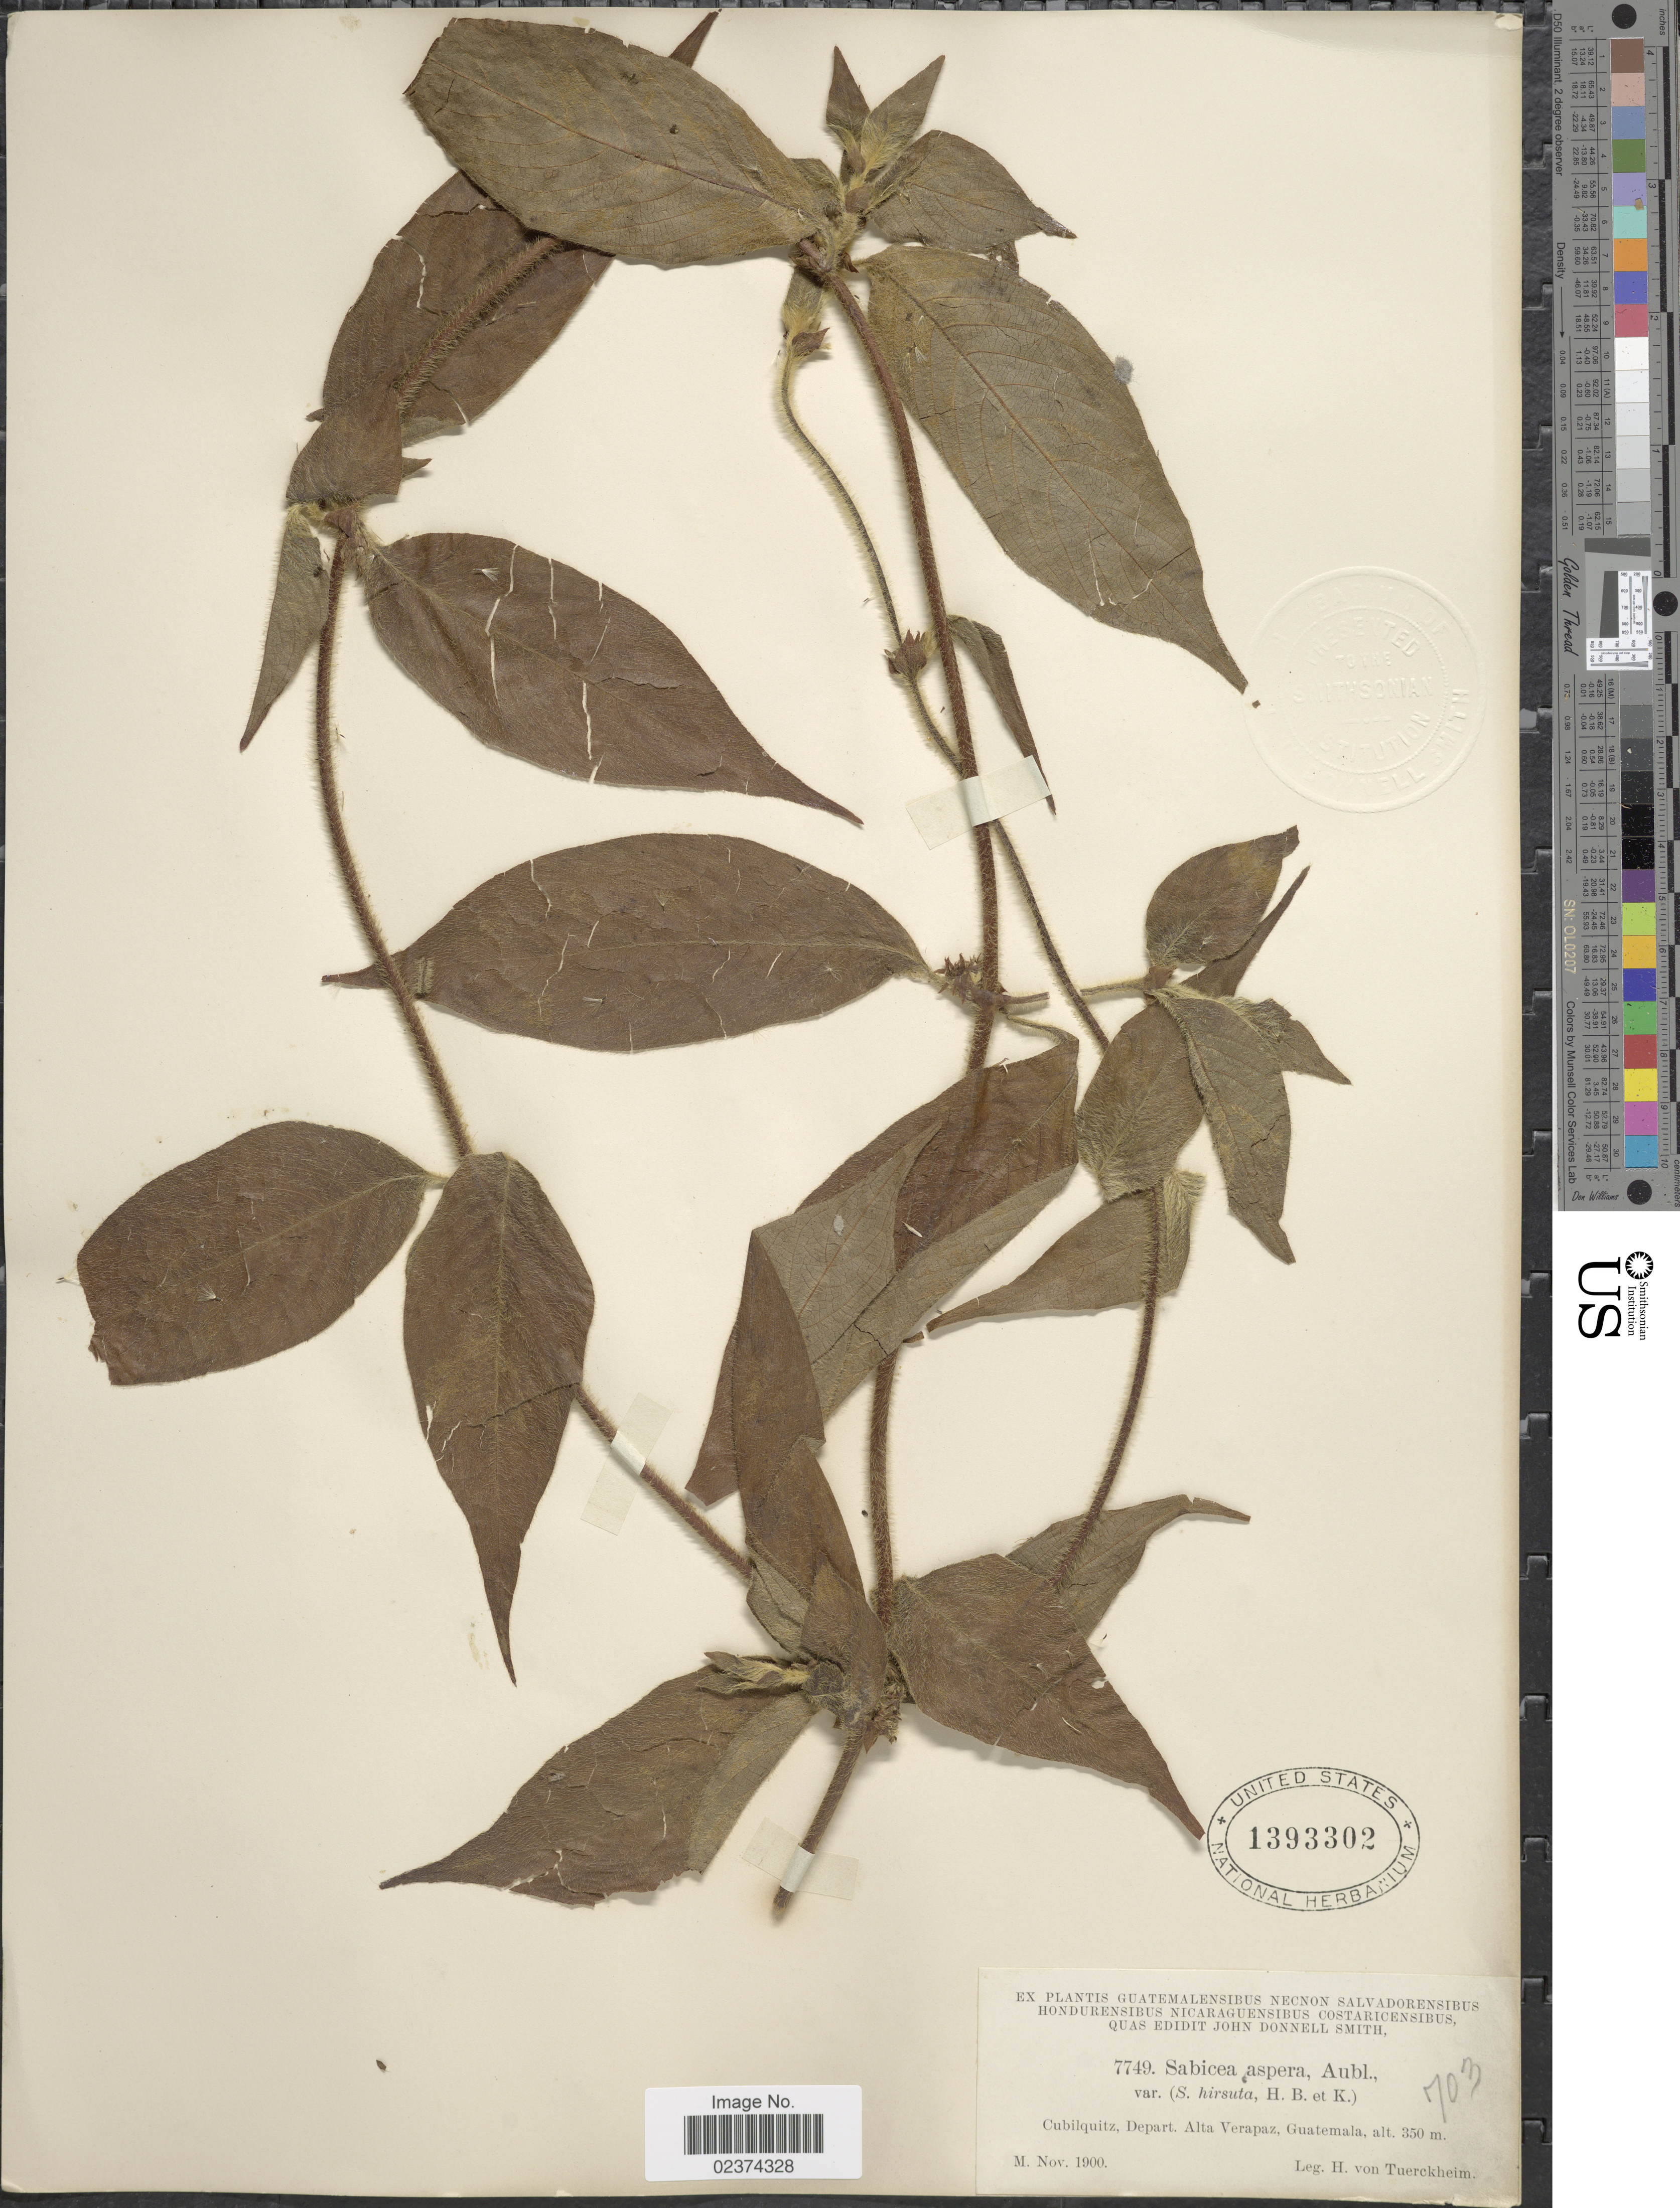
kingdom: Plantae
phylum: Tracheophyta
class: Magnoliopsida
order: Gentianales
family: Rubiaceae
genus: Sabicea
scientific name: Sabicea hirsuta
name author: Kunth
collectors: H. von Tuerckheim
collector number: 7749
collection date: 1900-11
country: Guatemala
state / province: Alta Verapaz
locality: Cubilquitz, Depart. Alta Verapaz, Guatemala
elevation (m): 350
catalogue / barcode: US 1393302